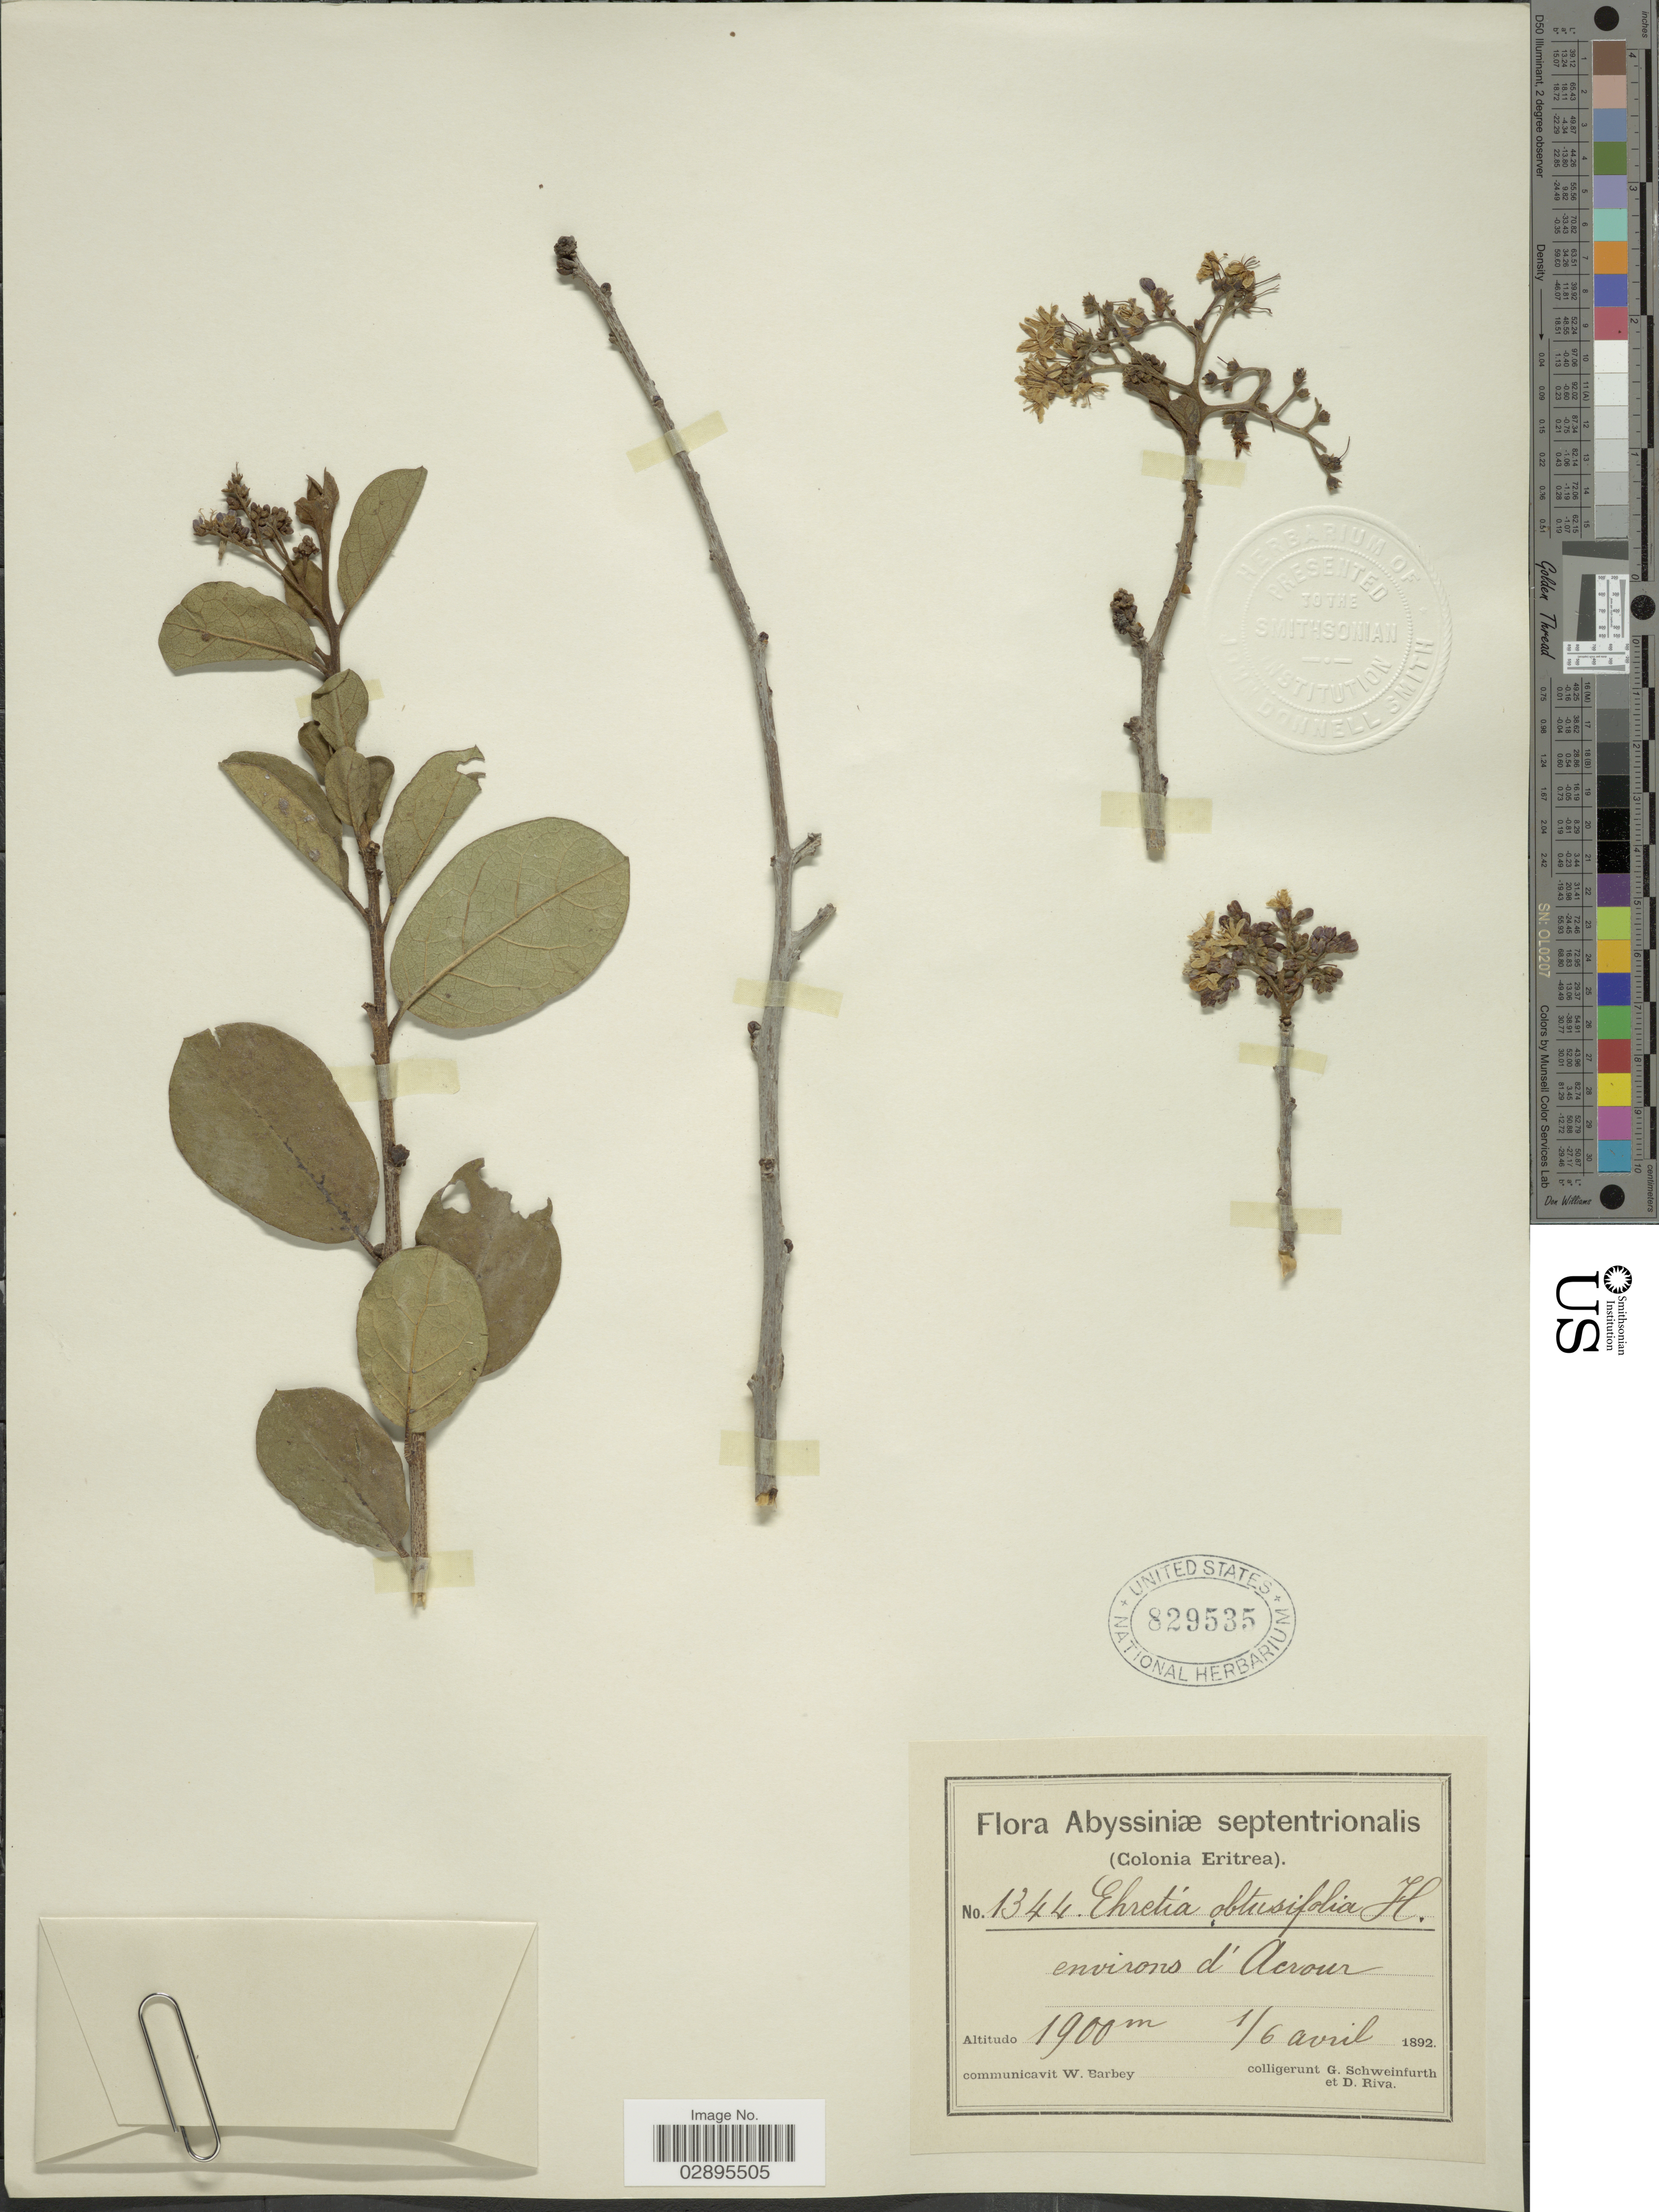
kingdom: Plantae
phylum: Tracheophyta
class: Magnoliopsida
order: Boraginales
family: Ehretiaceae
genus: Ehretia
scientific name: Ehretia obtusifolia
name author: Hochst. ex A. DC.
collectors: G. A. Schweinfurth (herbarium) & D. Riva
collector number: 1344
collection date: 1892-04-01/1892-04-06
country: Eritrea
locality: Abyssiniæ (Colonia Eritrea), environs d'Acrour.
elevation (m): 1900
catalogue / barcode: US 829535